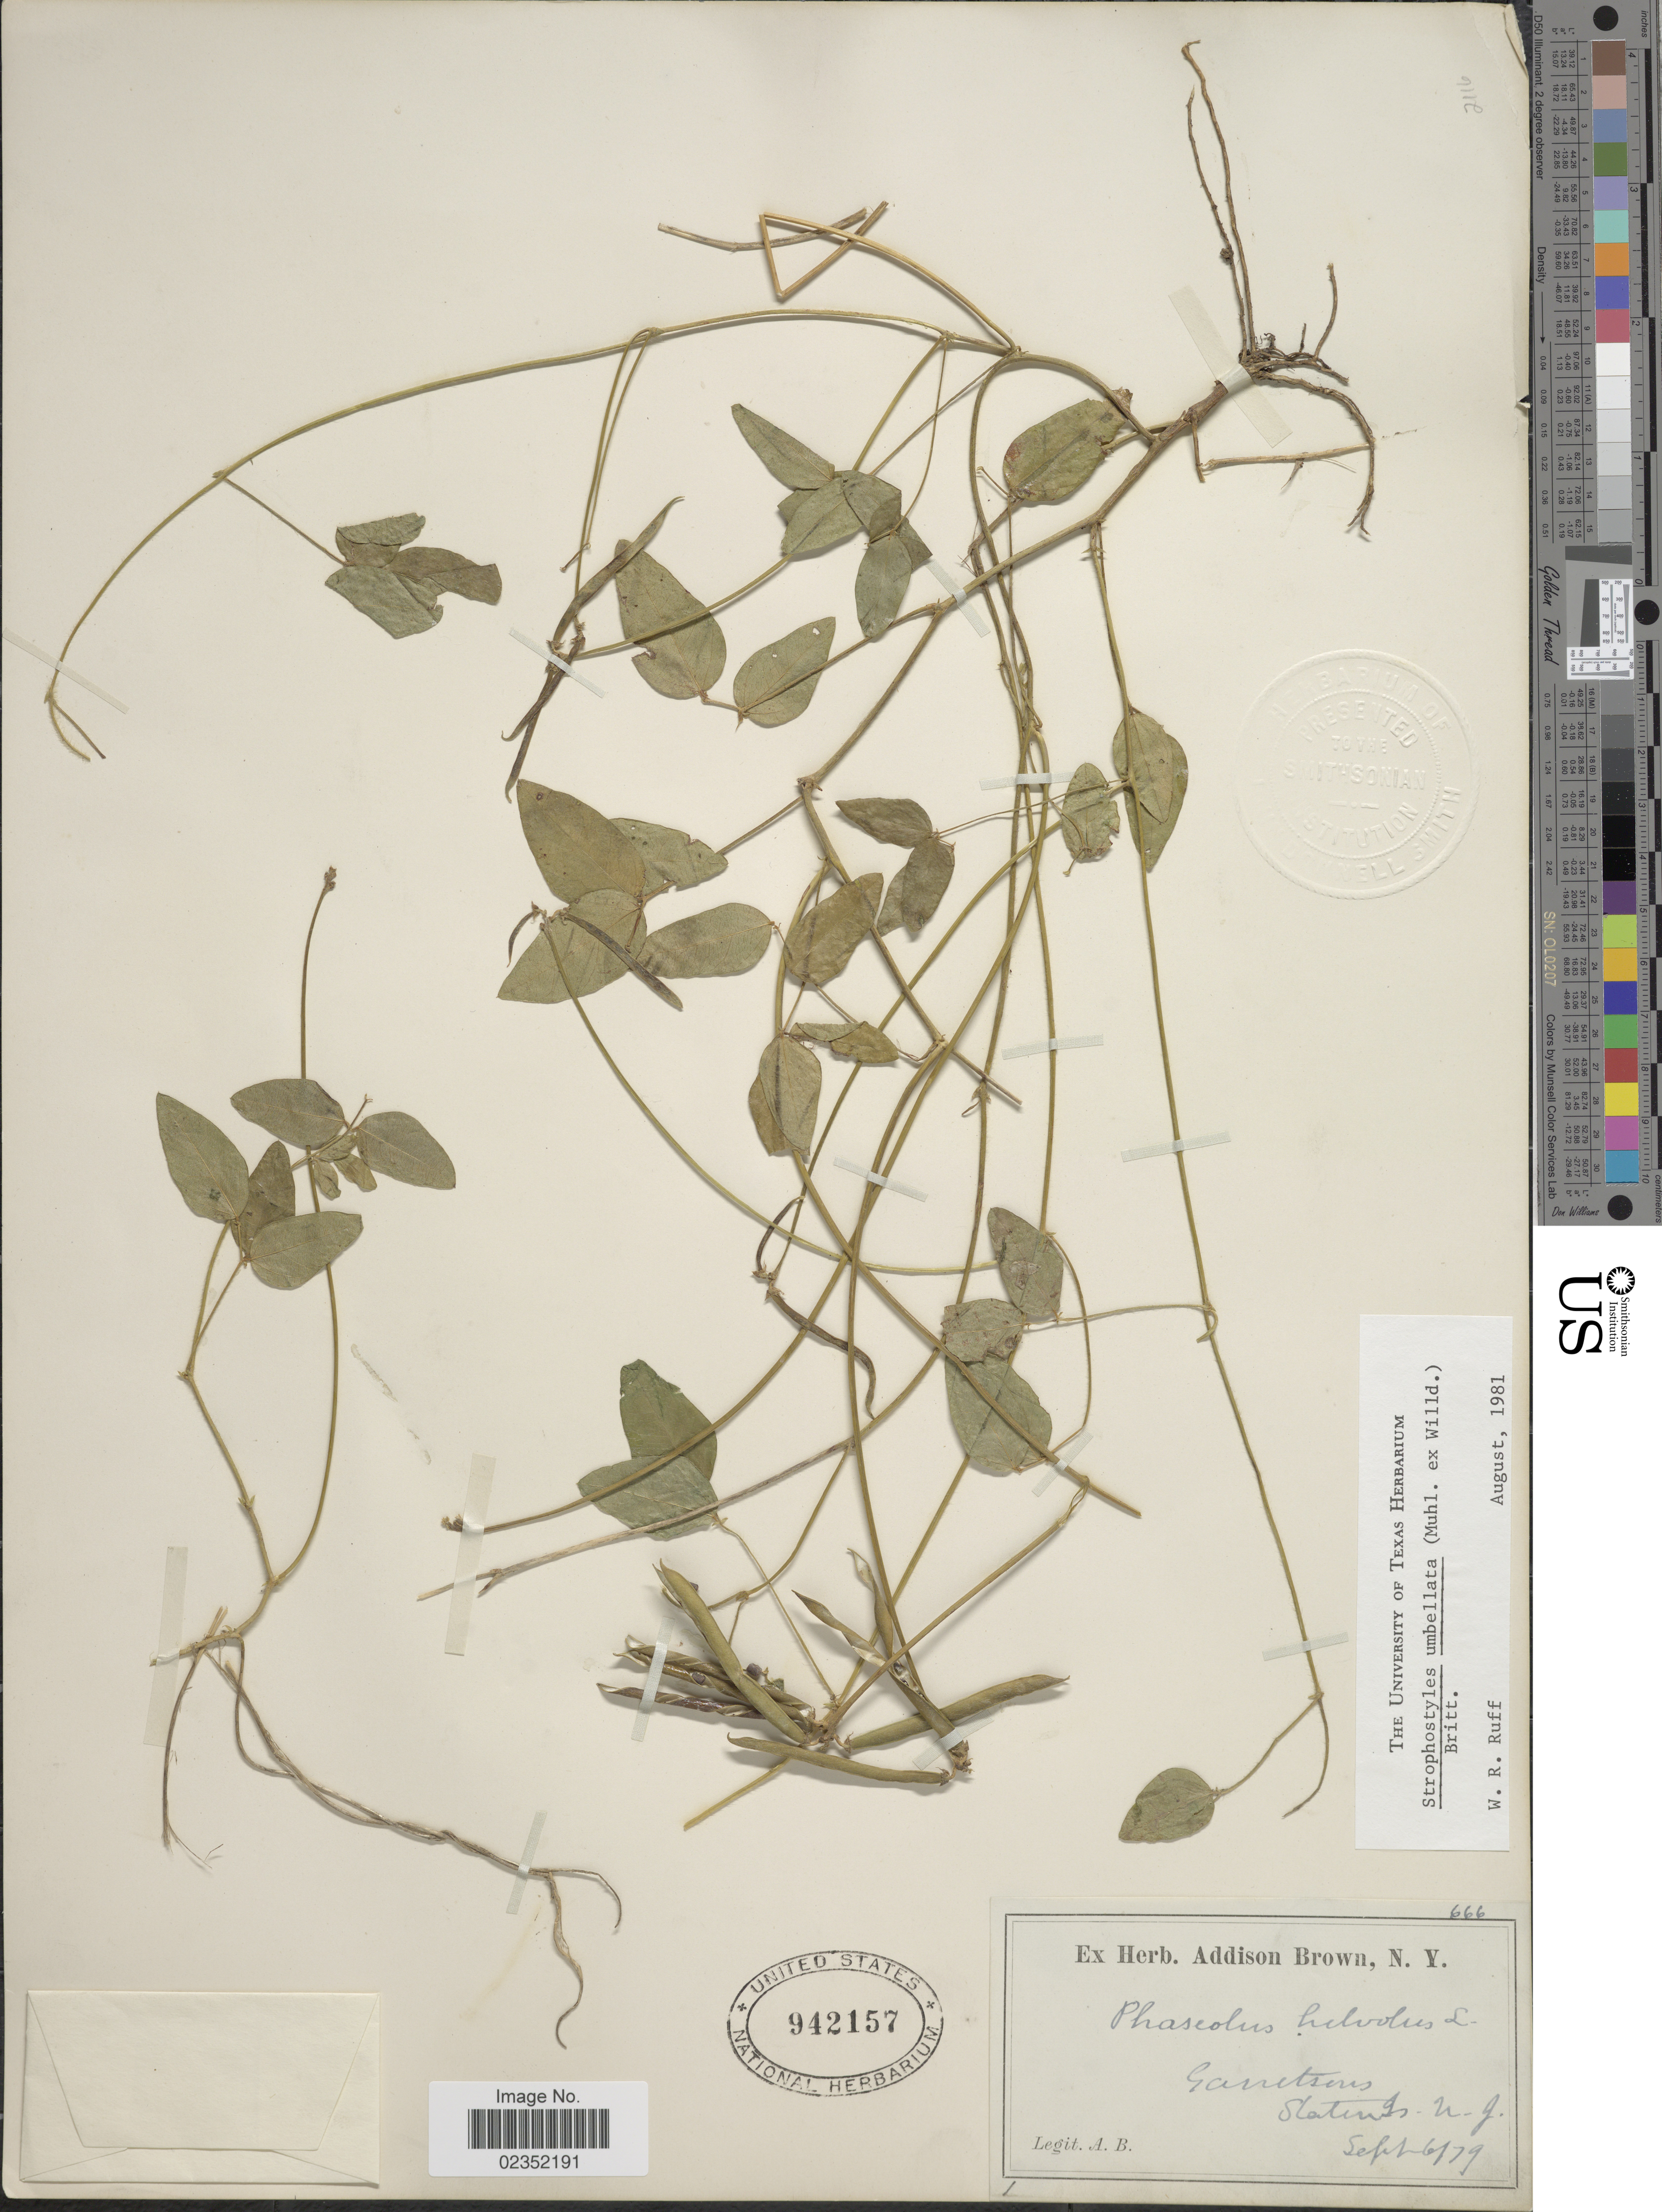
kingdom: Plantae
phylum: Tracheophyta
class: Magnoliopsida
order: Fabales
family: Fabaceae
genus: Strophostyles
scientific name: Strophostyles umbellata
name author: (Muhl. ex Willd.) Britton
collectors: A. Brown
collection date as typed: Transcribed d/m/y: 6/9/79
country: United States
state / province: New Jersey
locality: Garretsons, Staten Is.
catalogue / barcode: US 942157